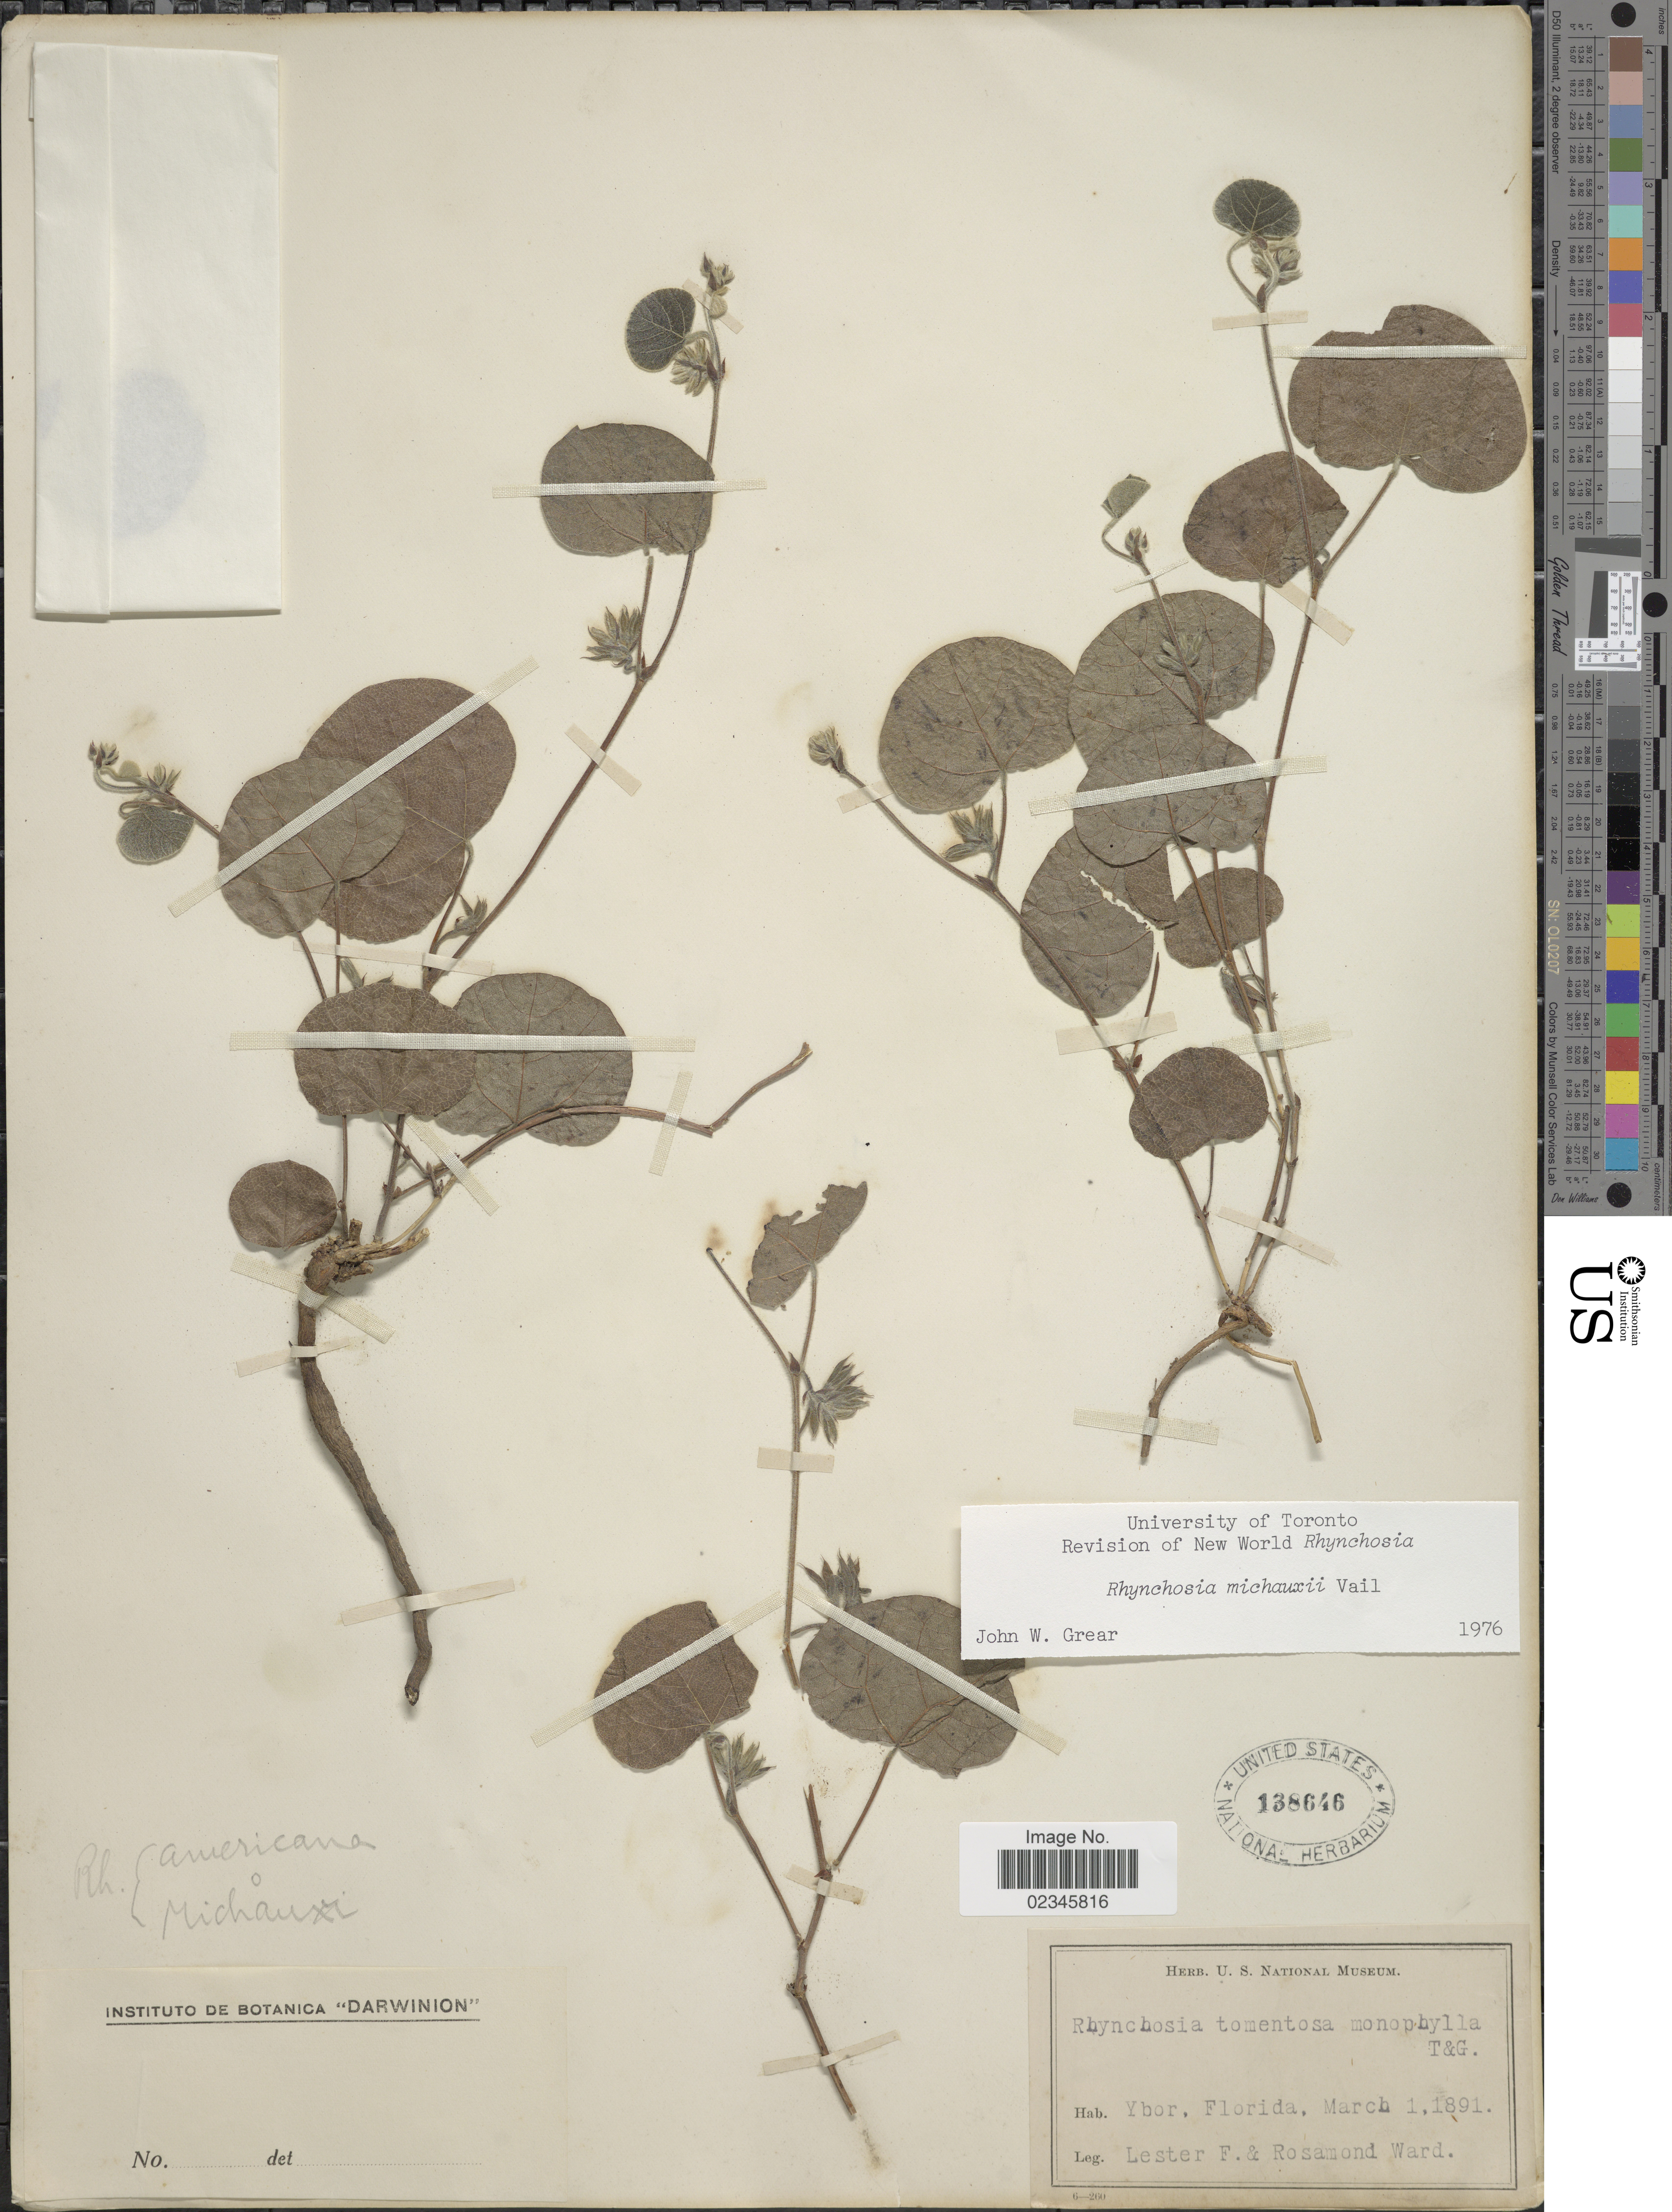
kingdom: Plantae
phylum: Tracheophyta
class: Magnoliopsida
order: Fabales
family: Fabaceae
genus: Rhynchosia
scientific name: Rhynchosia michauxii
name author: Vail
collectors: L. F. Ward & R. Ward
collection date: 1891-03-01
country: United States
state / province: Florida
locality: Ybor.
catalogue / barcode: US 138646